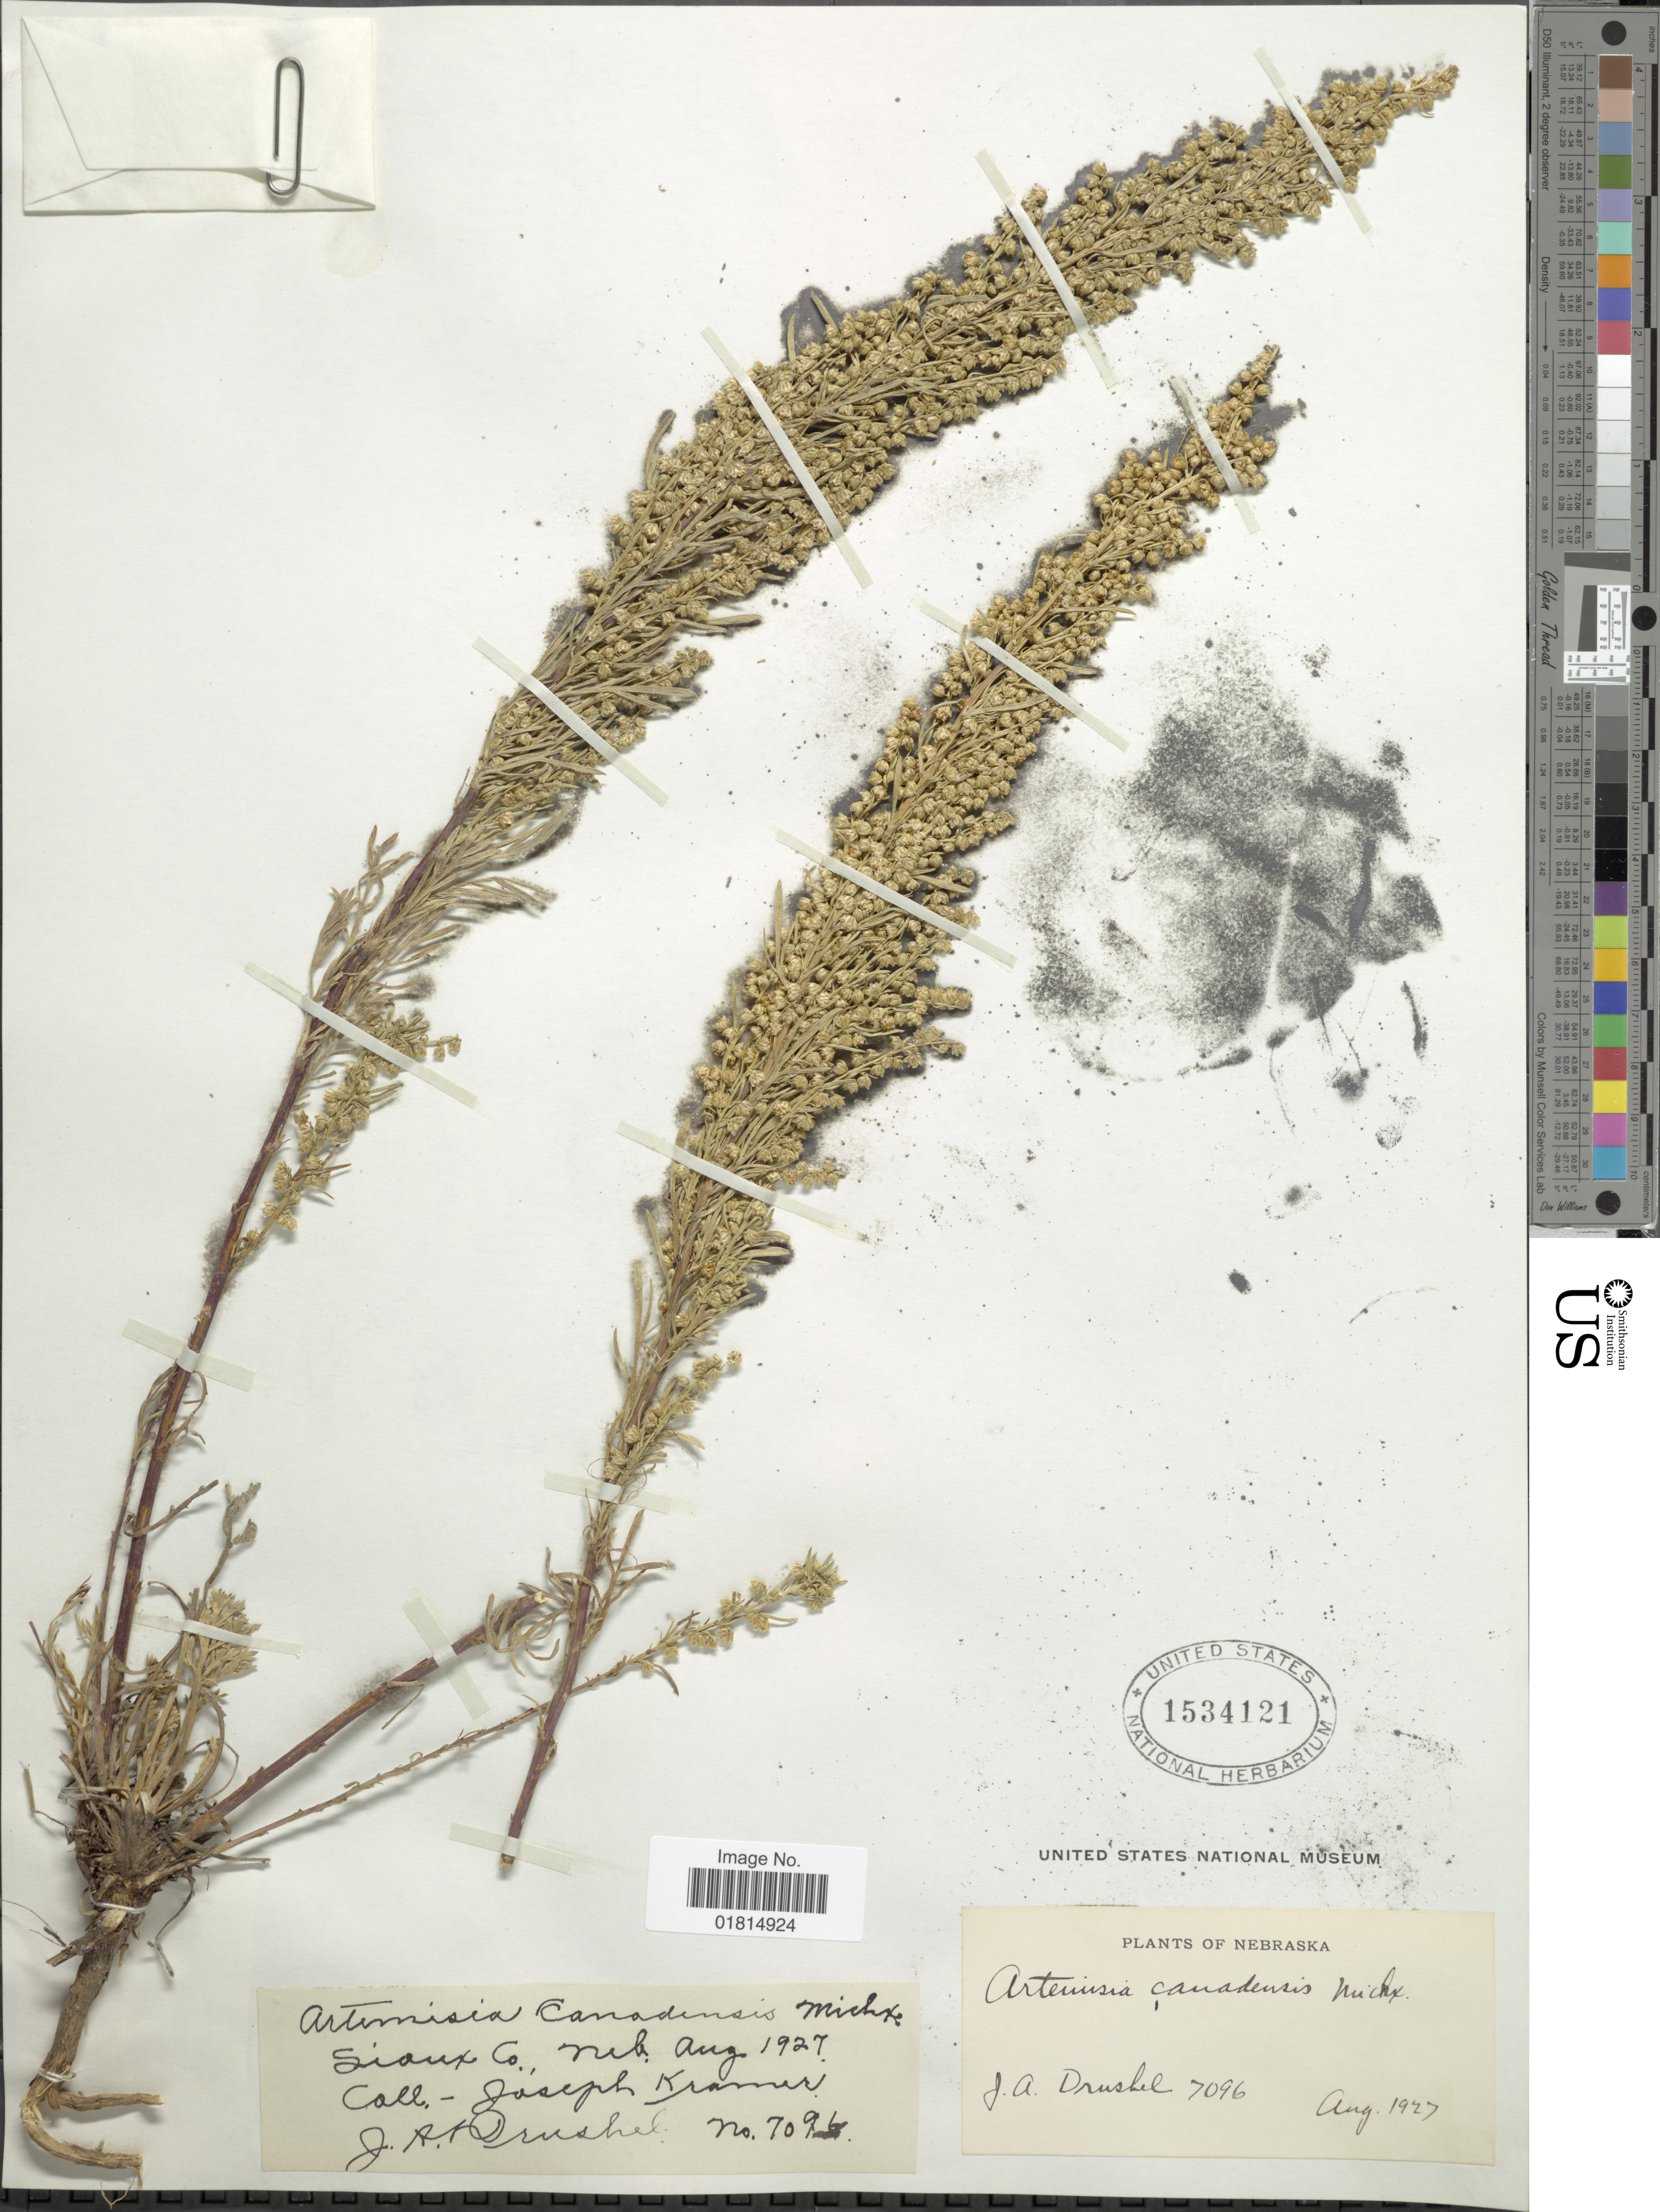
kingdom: Plantae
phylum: Tracheophyta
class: Magnoliopsida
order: Asterales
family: Asteraceae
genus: Artemisia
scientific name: Artemisia canadensis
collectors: J. Kramer & J. A. Drushel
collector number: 7096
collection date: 1927-08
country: United States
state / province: Nebraska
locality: Sioux Co.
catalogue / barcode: US 1534121